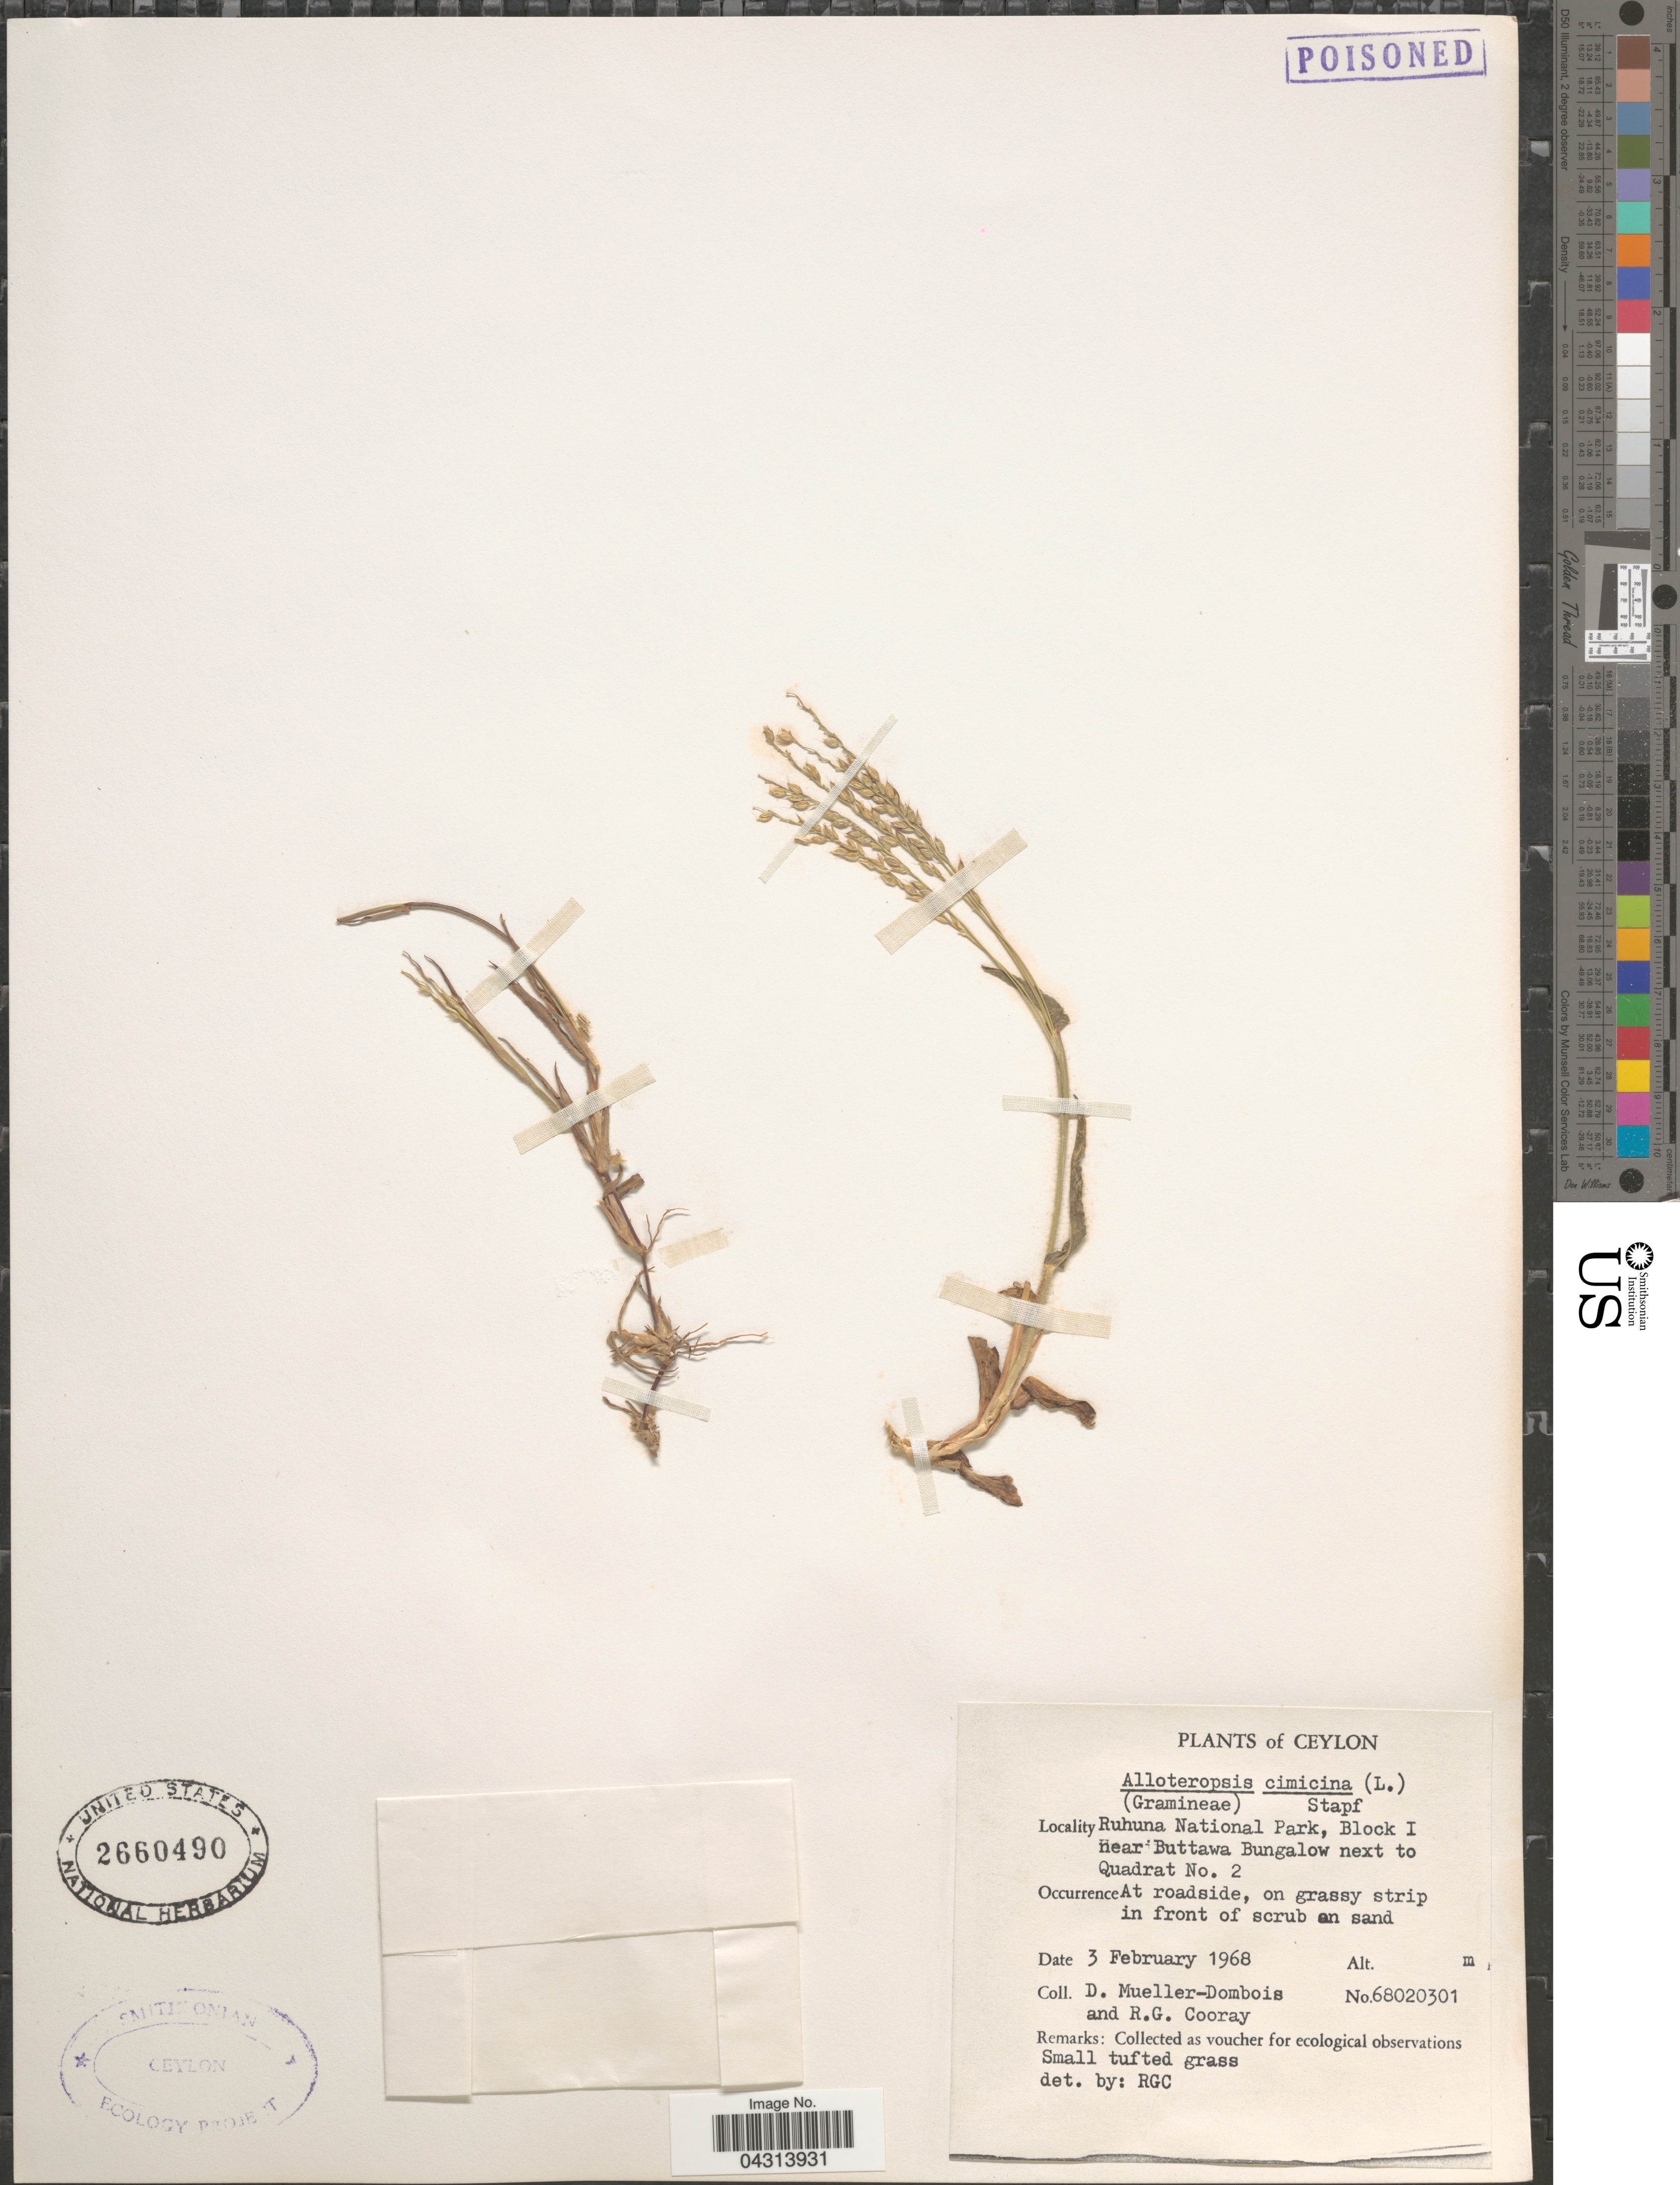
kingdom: Plantae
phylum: Tracheophyta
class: Liliopsida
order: Poales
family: Poaceae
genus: Alloteropsis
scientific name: Alloteropsis cimicina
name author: (L.) Stapf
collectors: D. Mueller-Dombois & R. Cooray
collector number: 68020301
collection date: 1968-02-03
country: Sri Lanka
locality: Ceylon. Ruhuna National Park, Block I Near Buttawa Bungalow next to Quadrat No. 2. At roadside, on grassy strip in front of scrub on sand.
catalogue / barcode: US 2660490